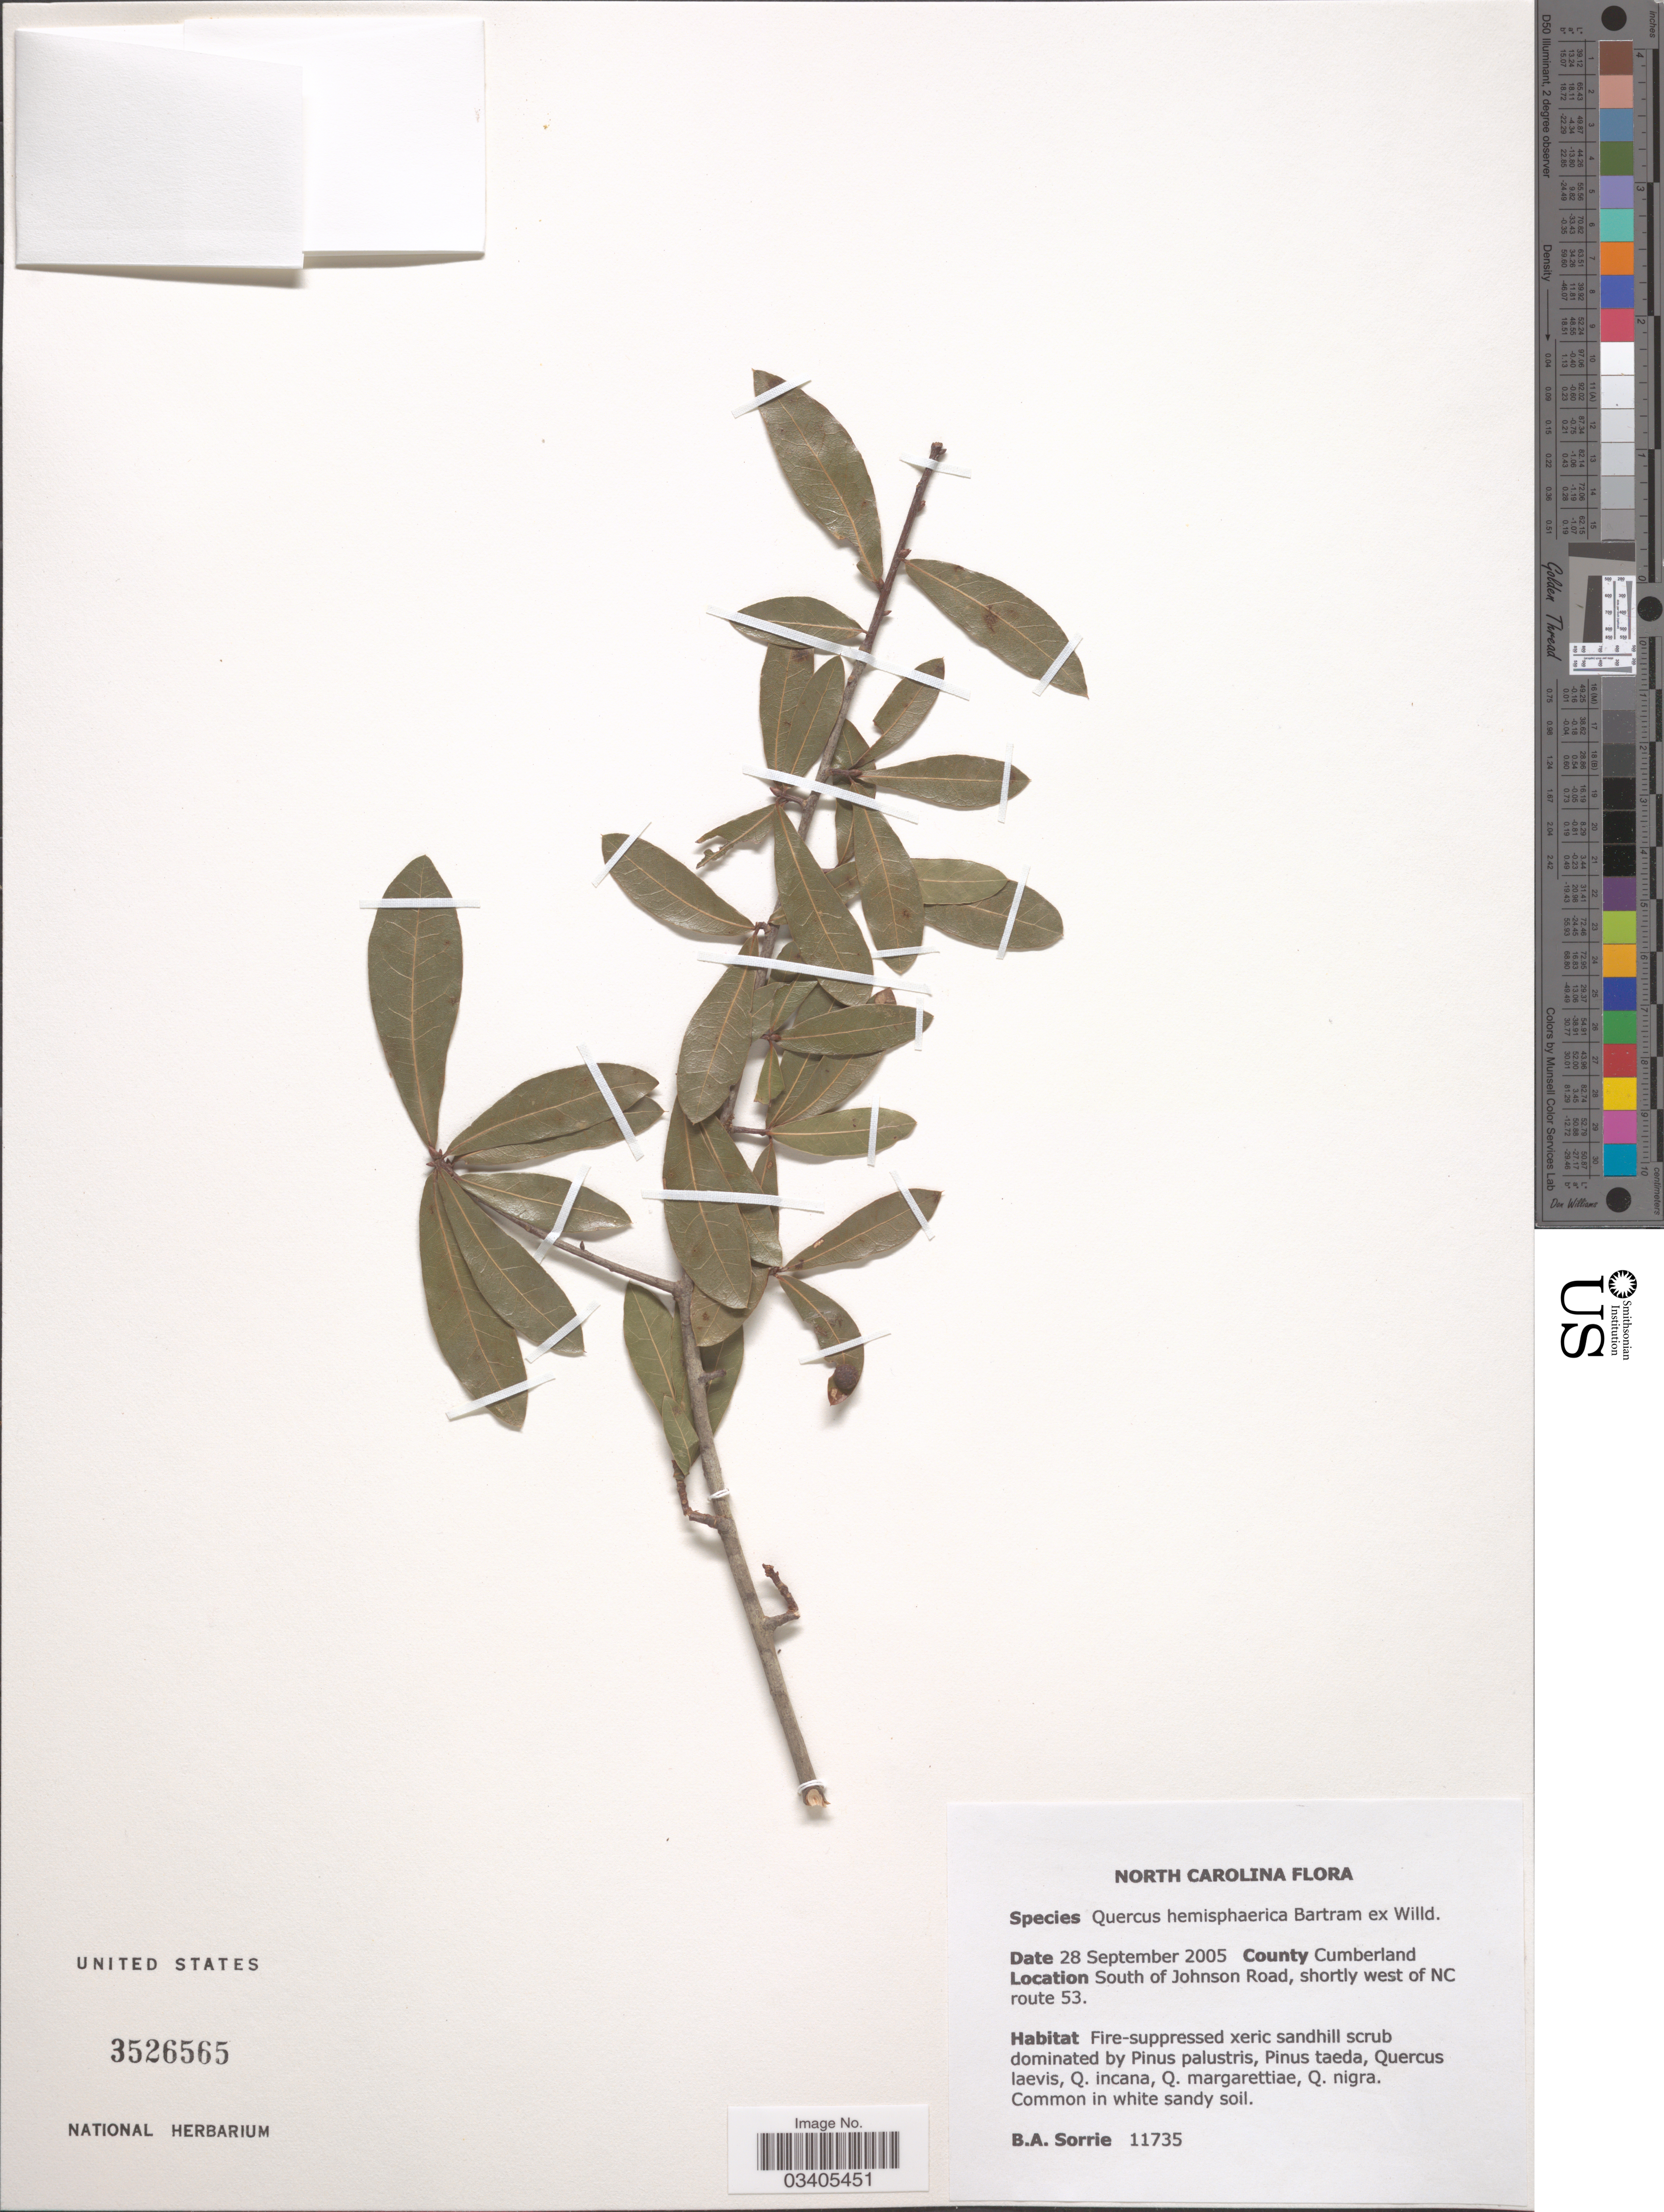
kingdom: Plantae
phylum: Tracheophyta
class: Magnoliopsida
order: Fagales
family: Fagaceae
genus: Quercus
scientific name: Quercus hemisphaerica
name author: W. Bartram ex Willd.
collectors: B. Sorrie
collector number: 11735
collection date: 2005-09-28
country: United States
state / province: North Carolina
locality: County Cumberland. South of Johnson Road, shortly west of NC route 53.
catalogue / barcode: US 3526565